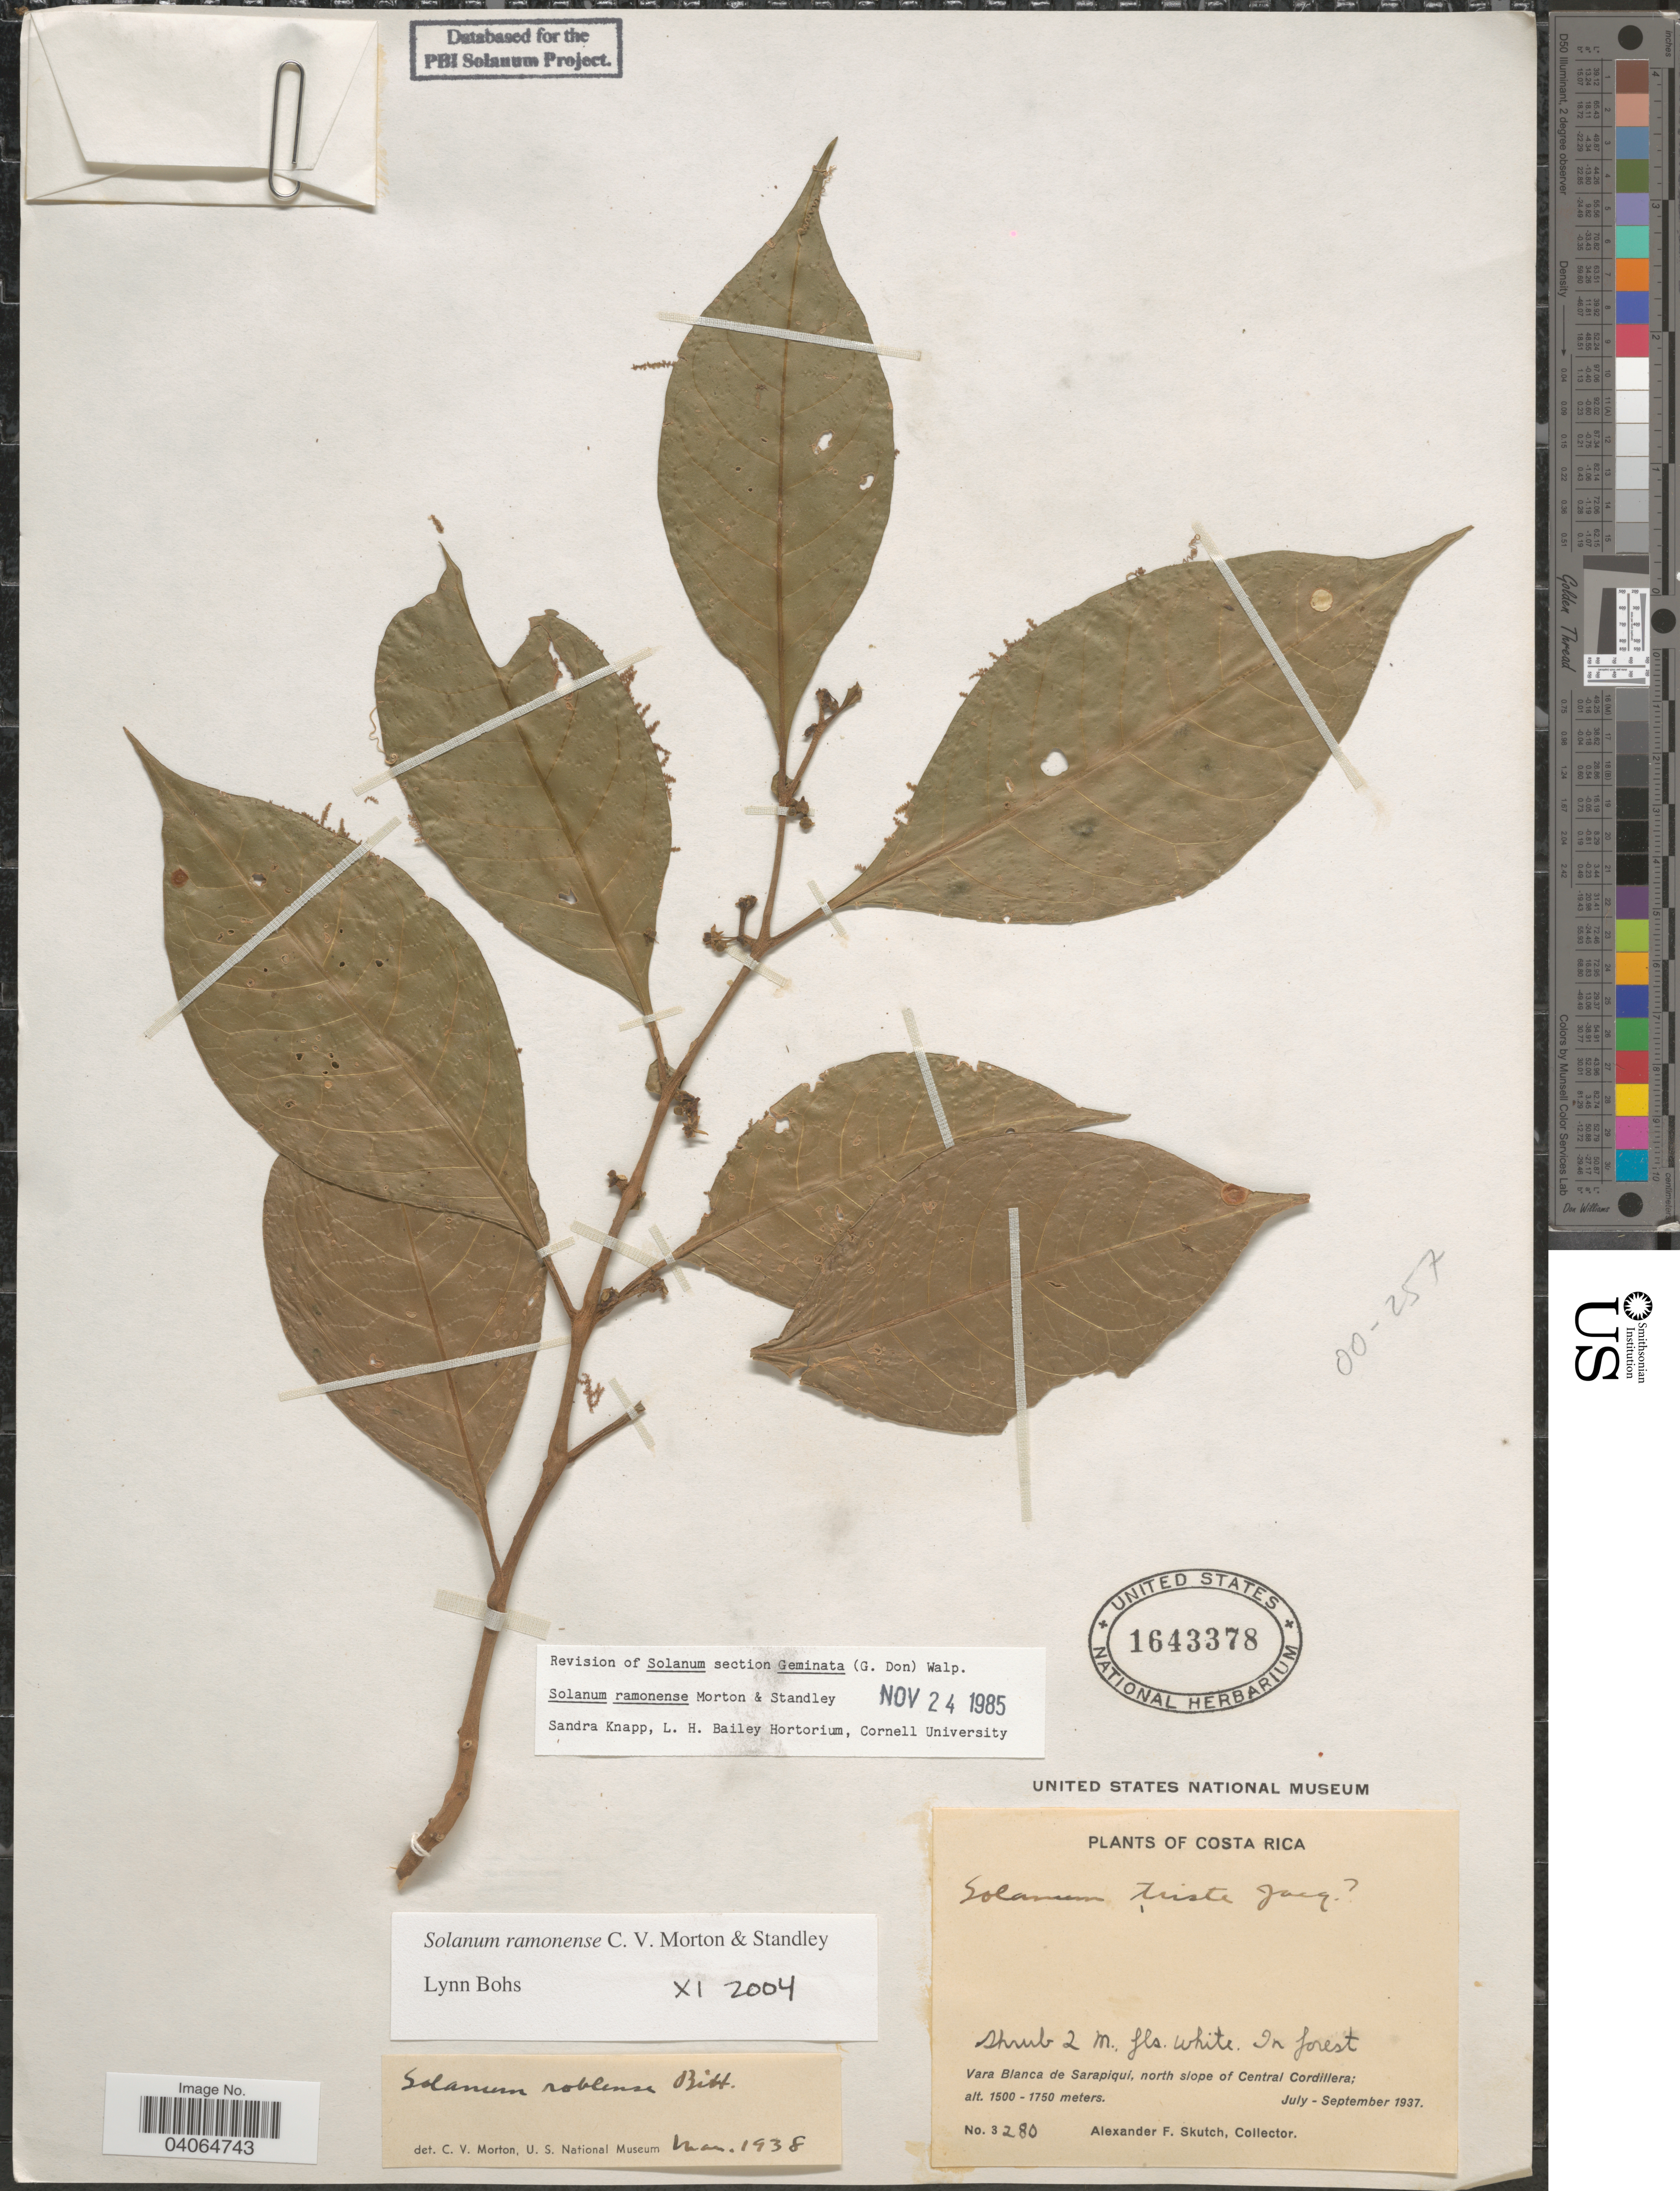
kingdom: Plantae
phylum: Tracheophyta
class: Magnoliopsida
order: Solanales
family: Solanaceae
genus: Solanum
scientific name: Solanum ramonense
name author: C.V. Morton & Standl.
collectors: A. F. Skutch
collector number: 3280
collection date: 1937-07/1937-09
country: Costa Rica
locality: Vara Blanca de Sarapiqui, north slope of Central Cordillera.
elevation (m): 1500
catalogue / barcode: US 1643378